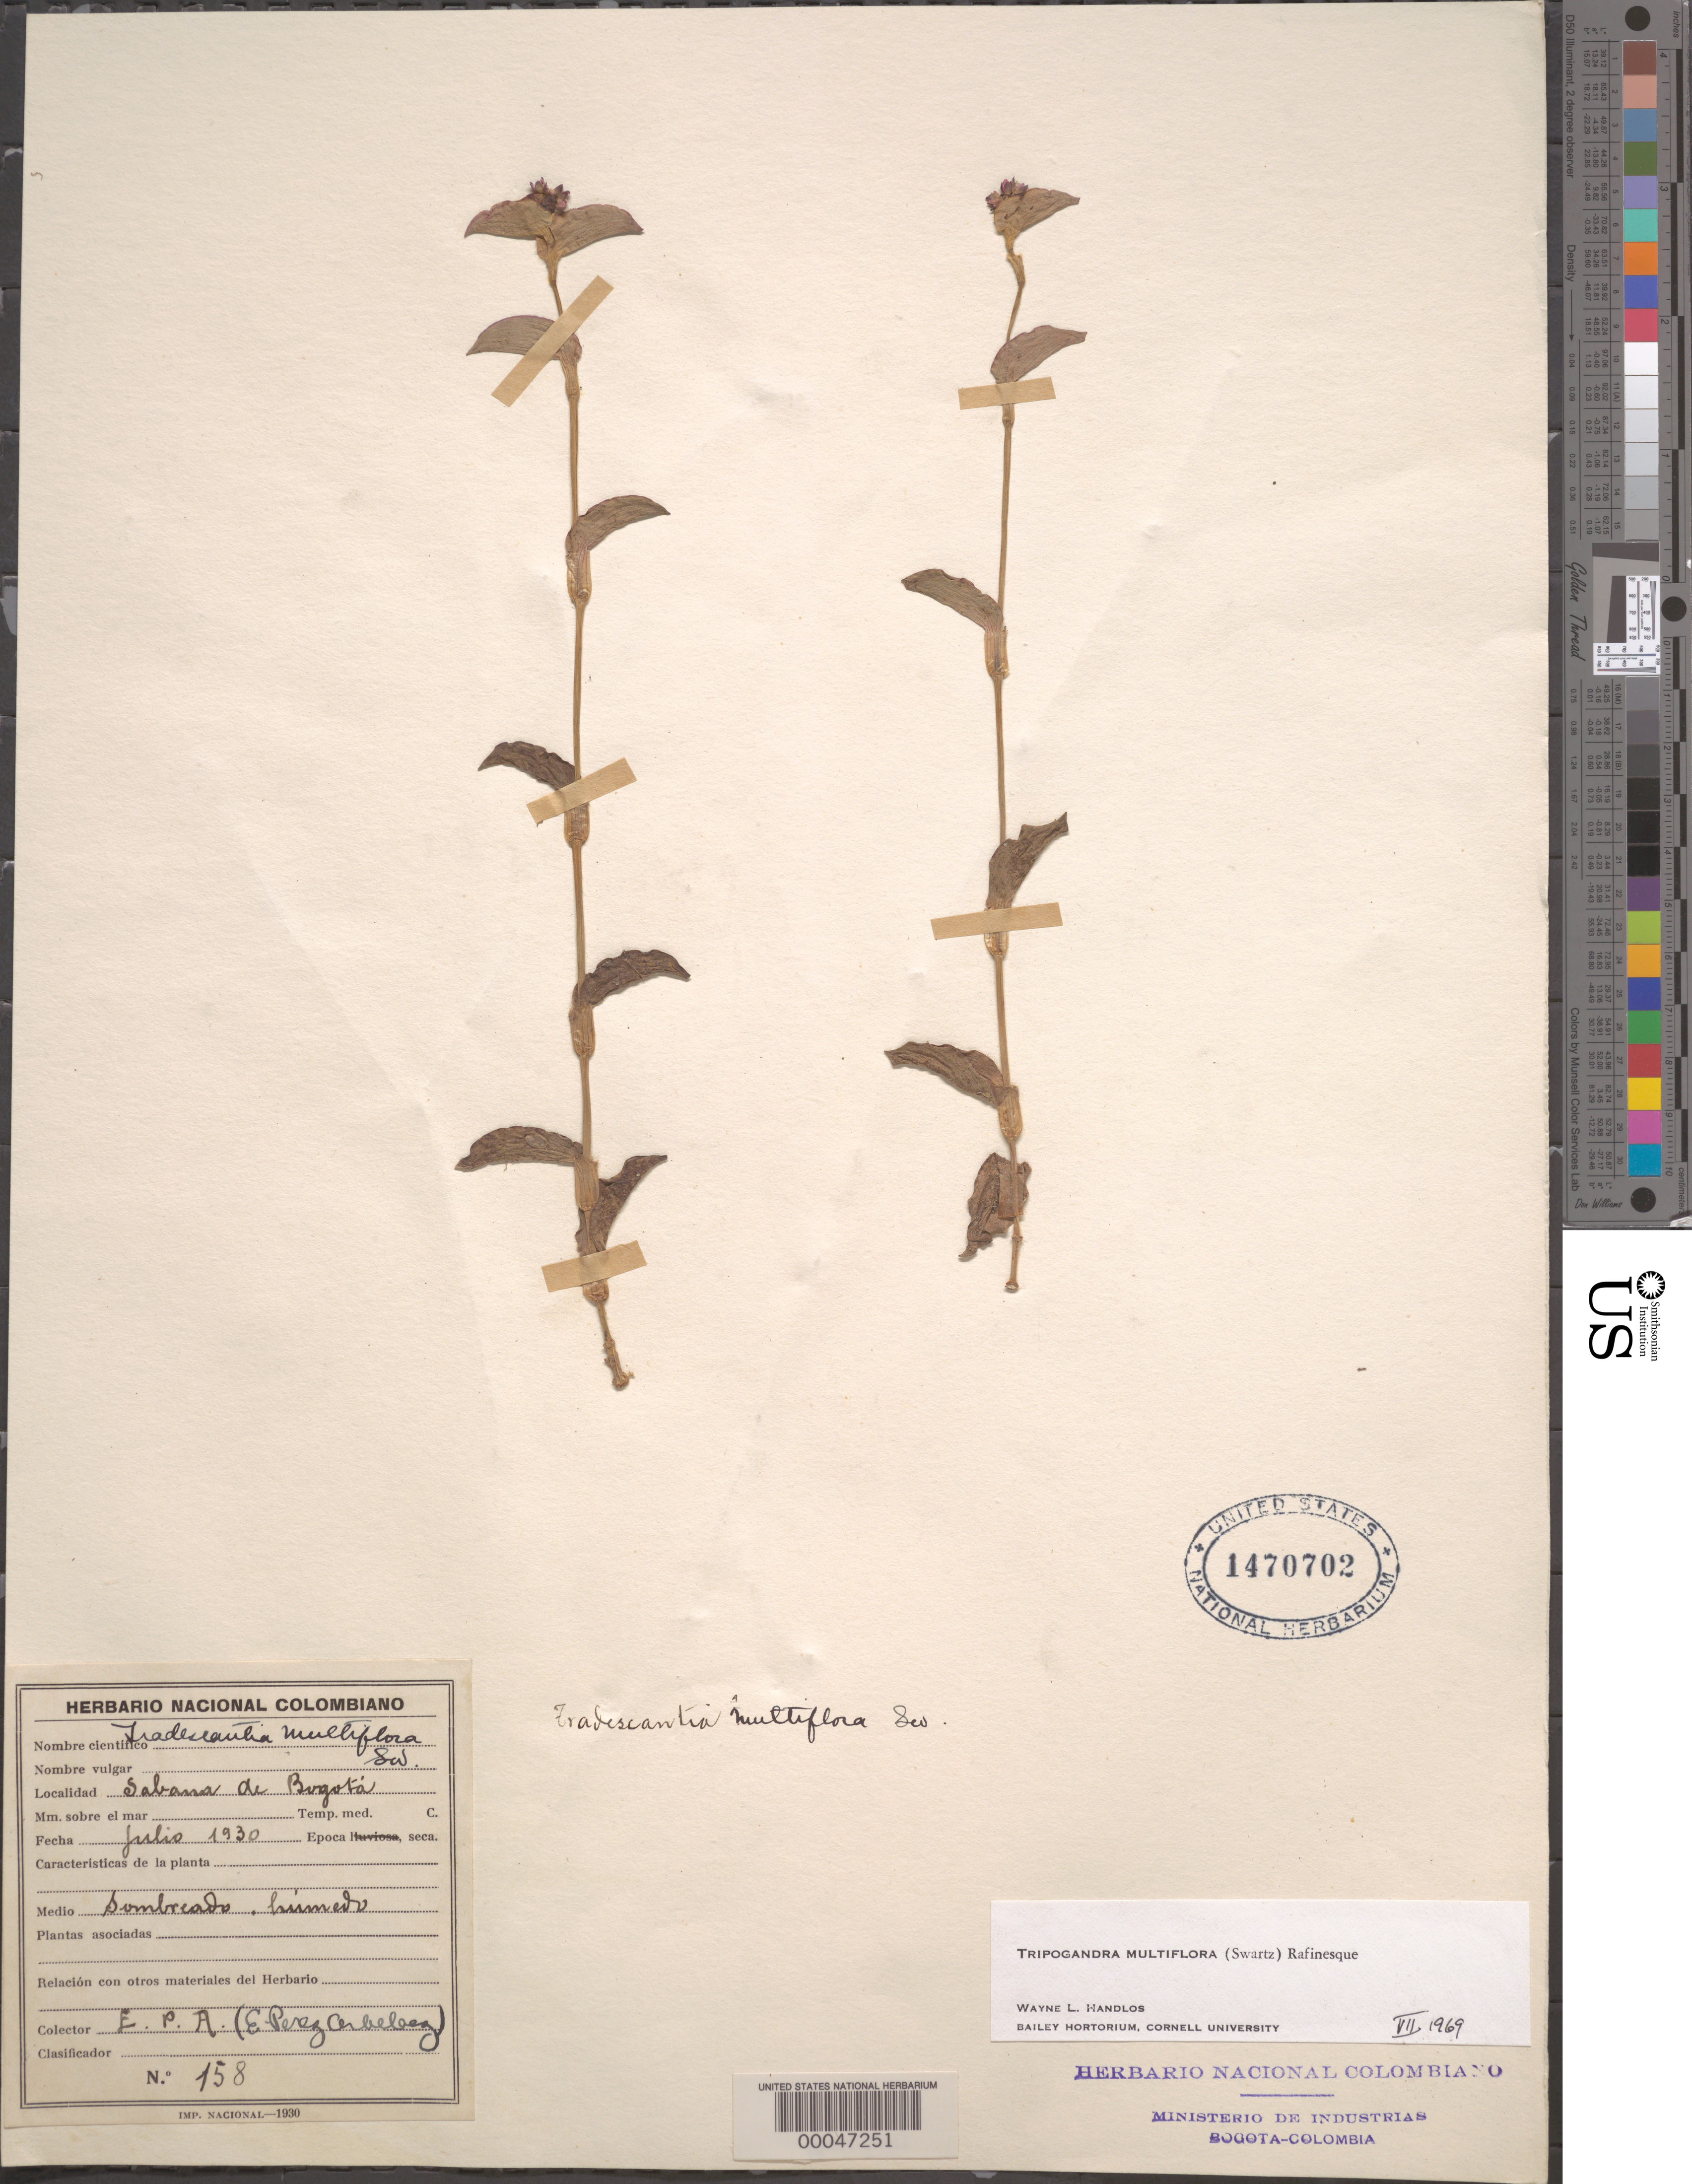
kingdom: Plantae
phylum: Tracheophyta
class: Liliopsida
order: Commelinales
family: Commelinaceae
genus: Tripogandra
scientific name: Tripogandra multiflora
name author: (Sw.) Raf.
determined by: Handlos, W. L.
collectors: E. Pérez Arbeláez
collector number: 158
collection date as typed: Jul 1930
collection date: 1930-07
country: Colombia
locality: Saana de Bogota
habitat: Moist sunny area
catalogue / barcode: US 1470702